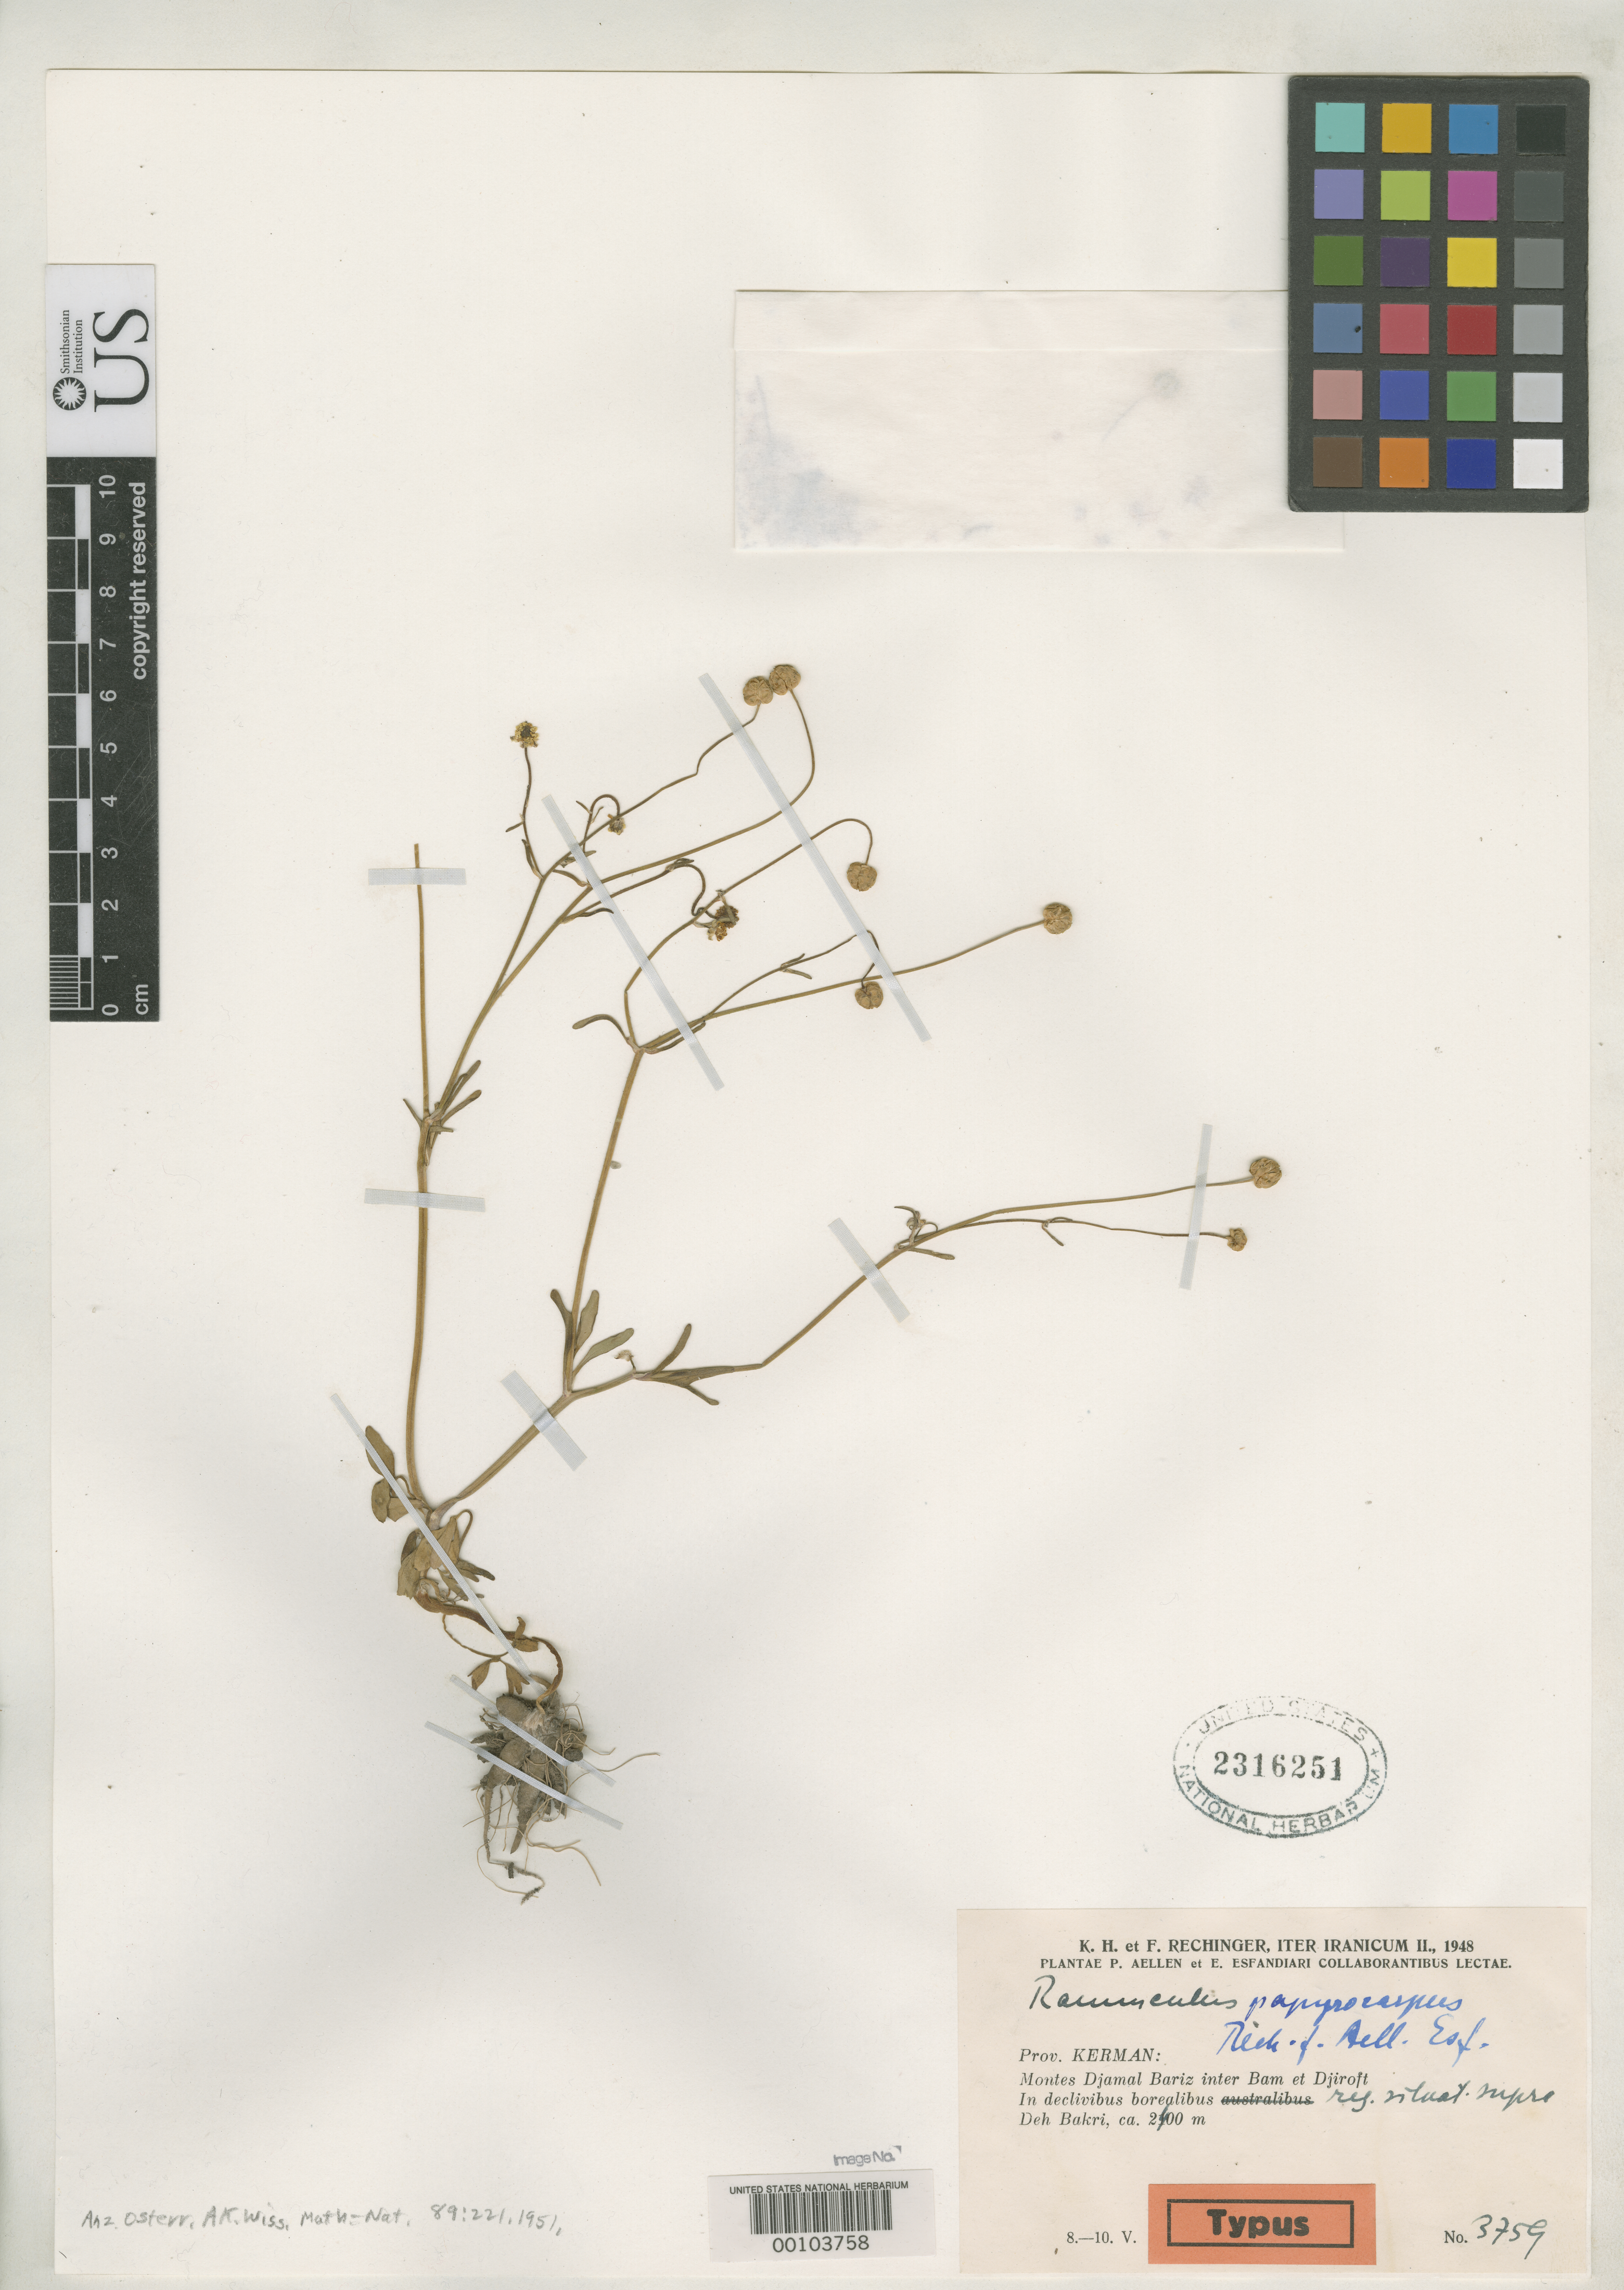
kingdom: Plantae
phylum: Tracheophyta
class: Magnoliopsida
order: Ranunculales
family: Ranunculaceae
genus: Ranunculus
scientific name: Ranunculus papyrocarpus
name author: Rech. f.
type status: Isotype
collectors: K. H. Rechinger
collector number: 3759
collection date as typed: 08 May 1948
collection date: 1948-05-08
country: Iran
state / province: Kerman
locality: Montes Djamal Bariz.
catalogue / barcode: US 2316251